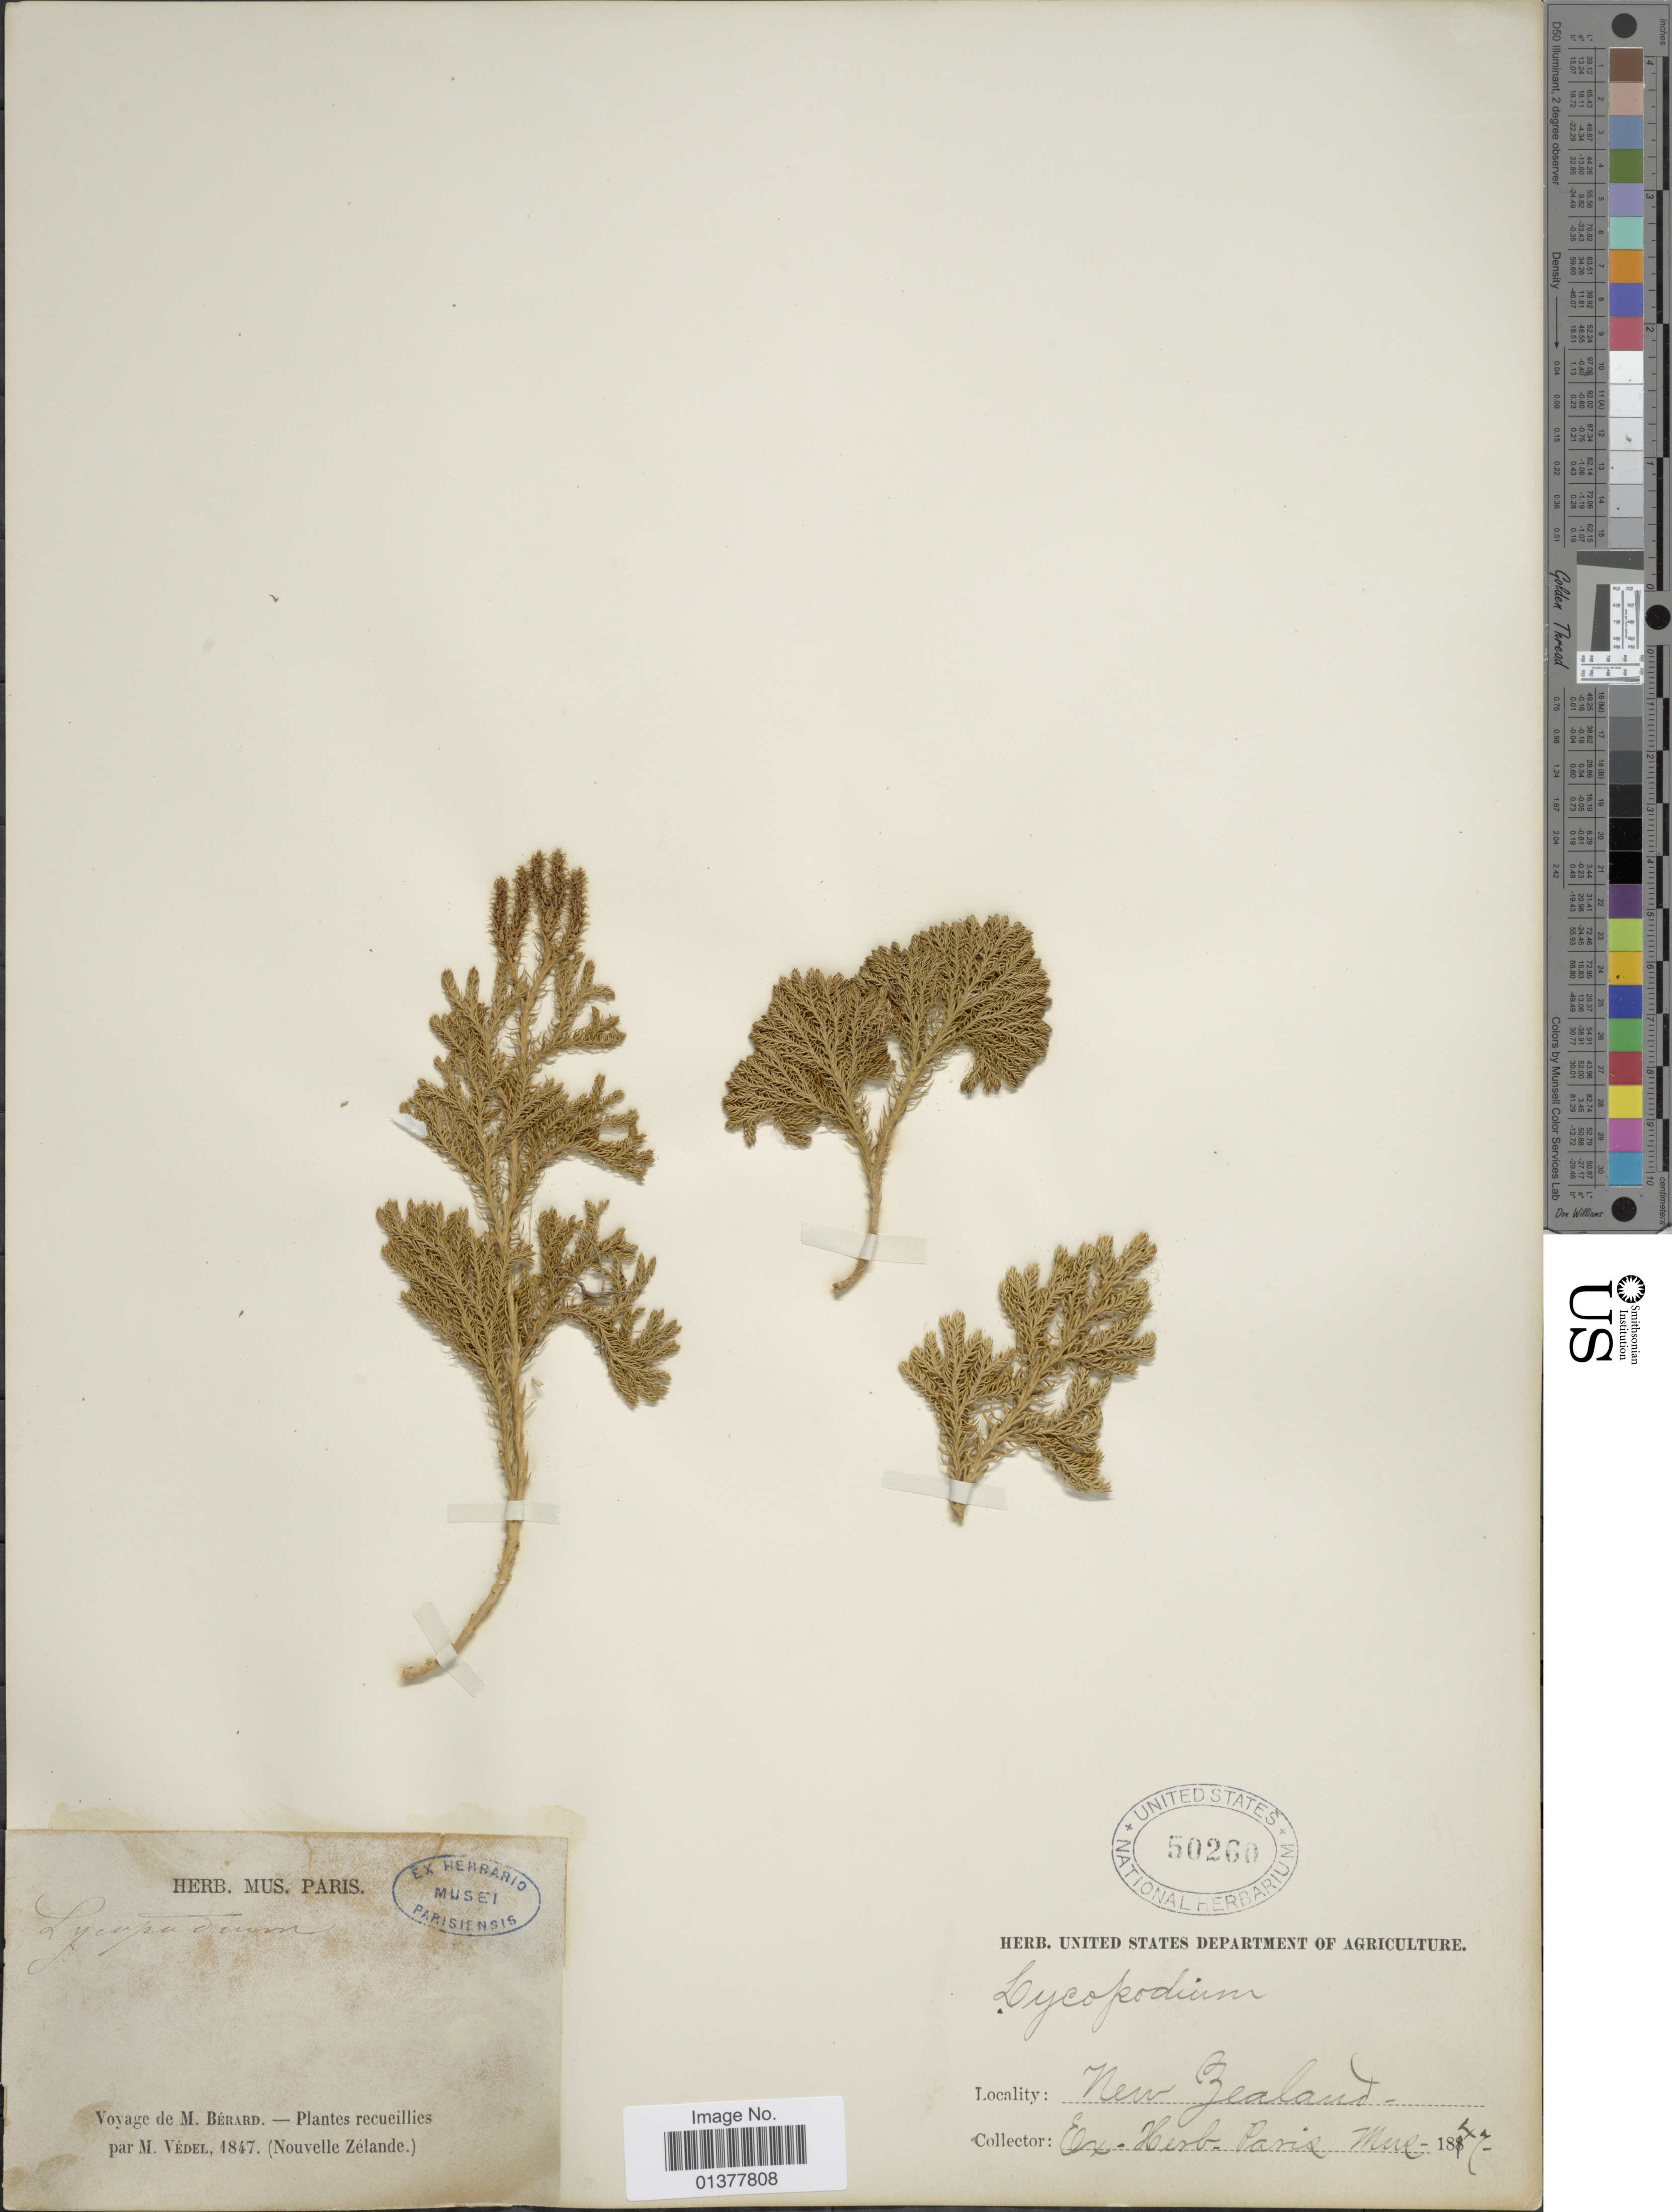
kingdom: Plantae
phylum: Tracheophyta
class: Lycopodiopsida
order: Lycopodiales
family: Lycopodiaceae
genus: Austrolycopodium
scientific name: Austrolycopodium magellanicum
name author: (P. Beauv.) Holub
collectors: M. Vedele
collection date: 1847-03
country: New Zealand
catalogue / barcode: US 50260